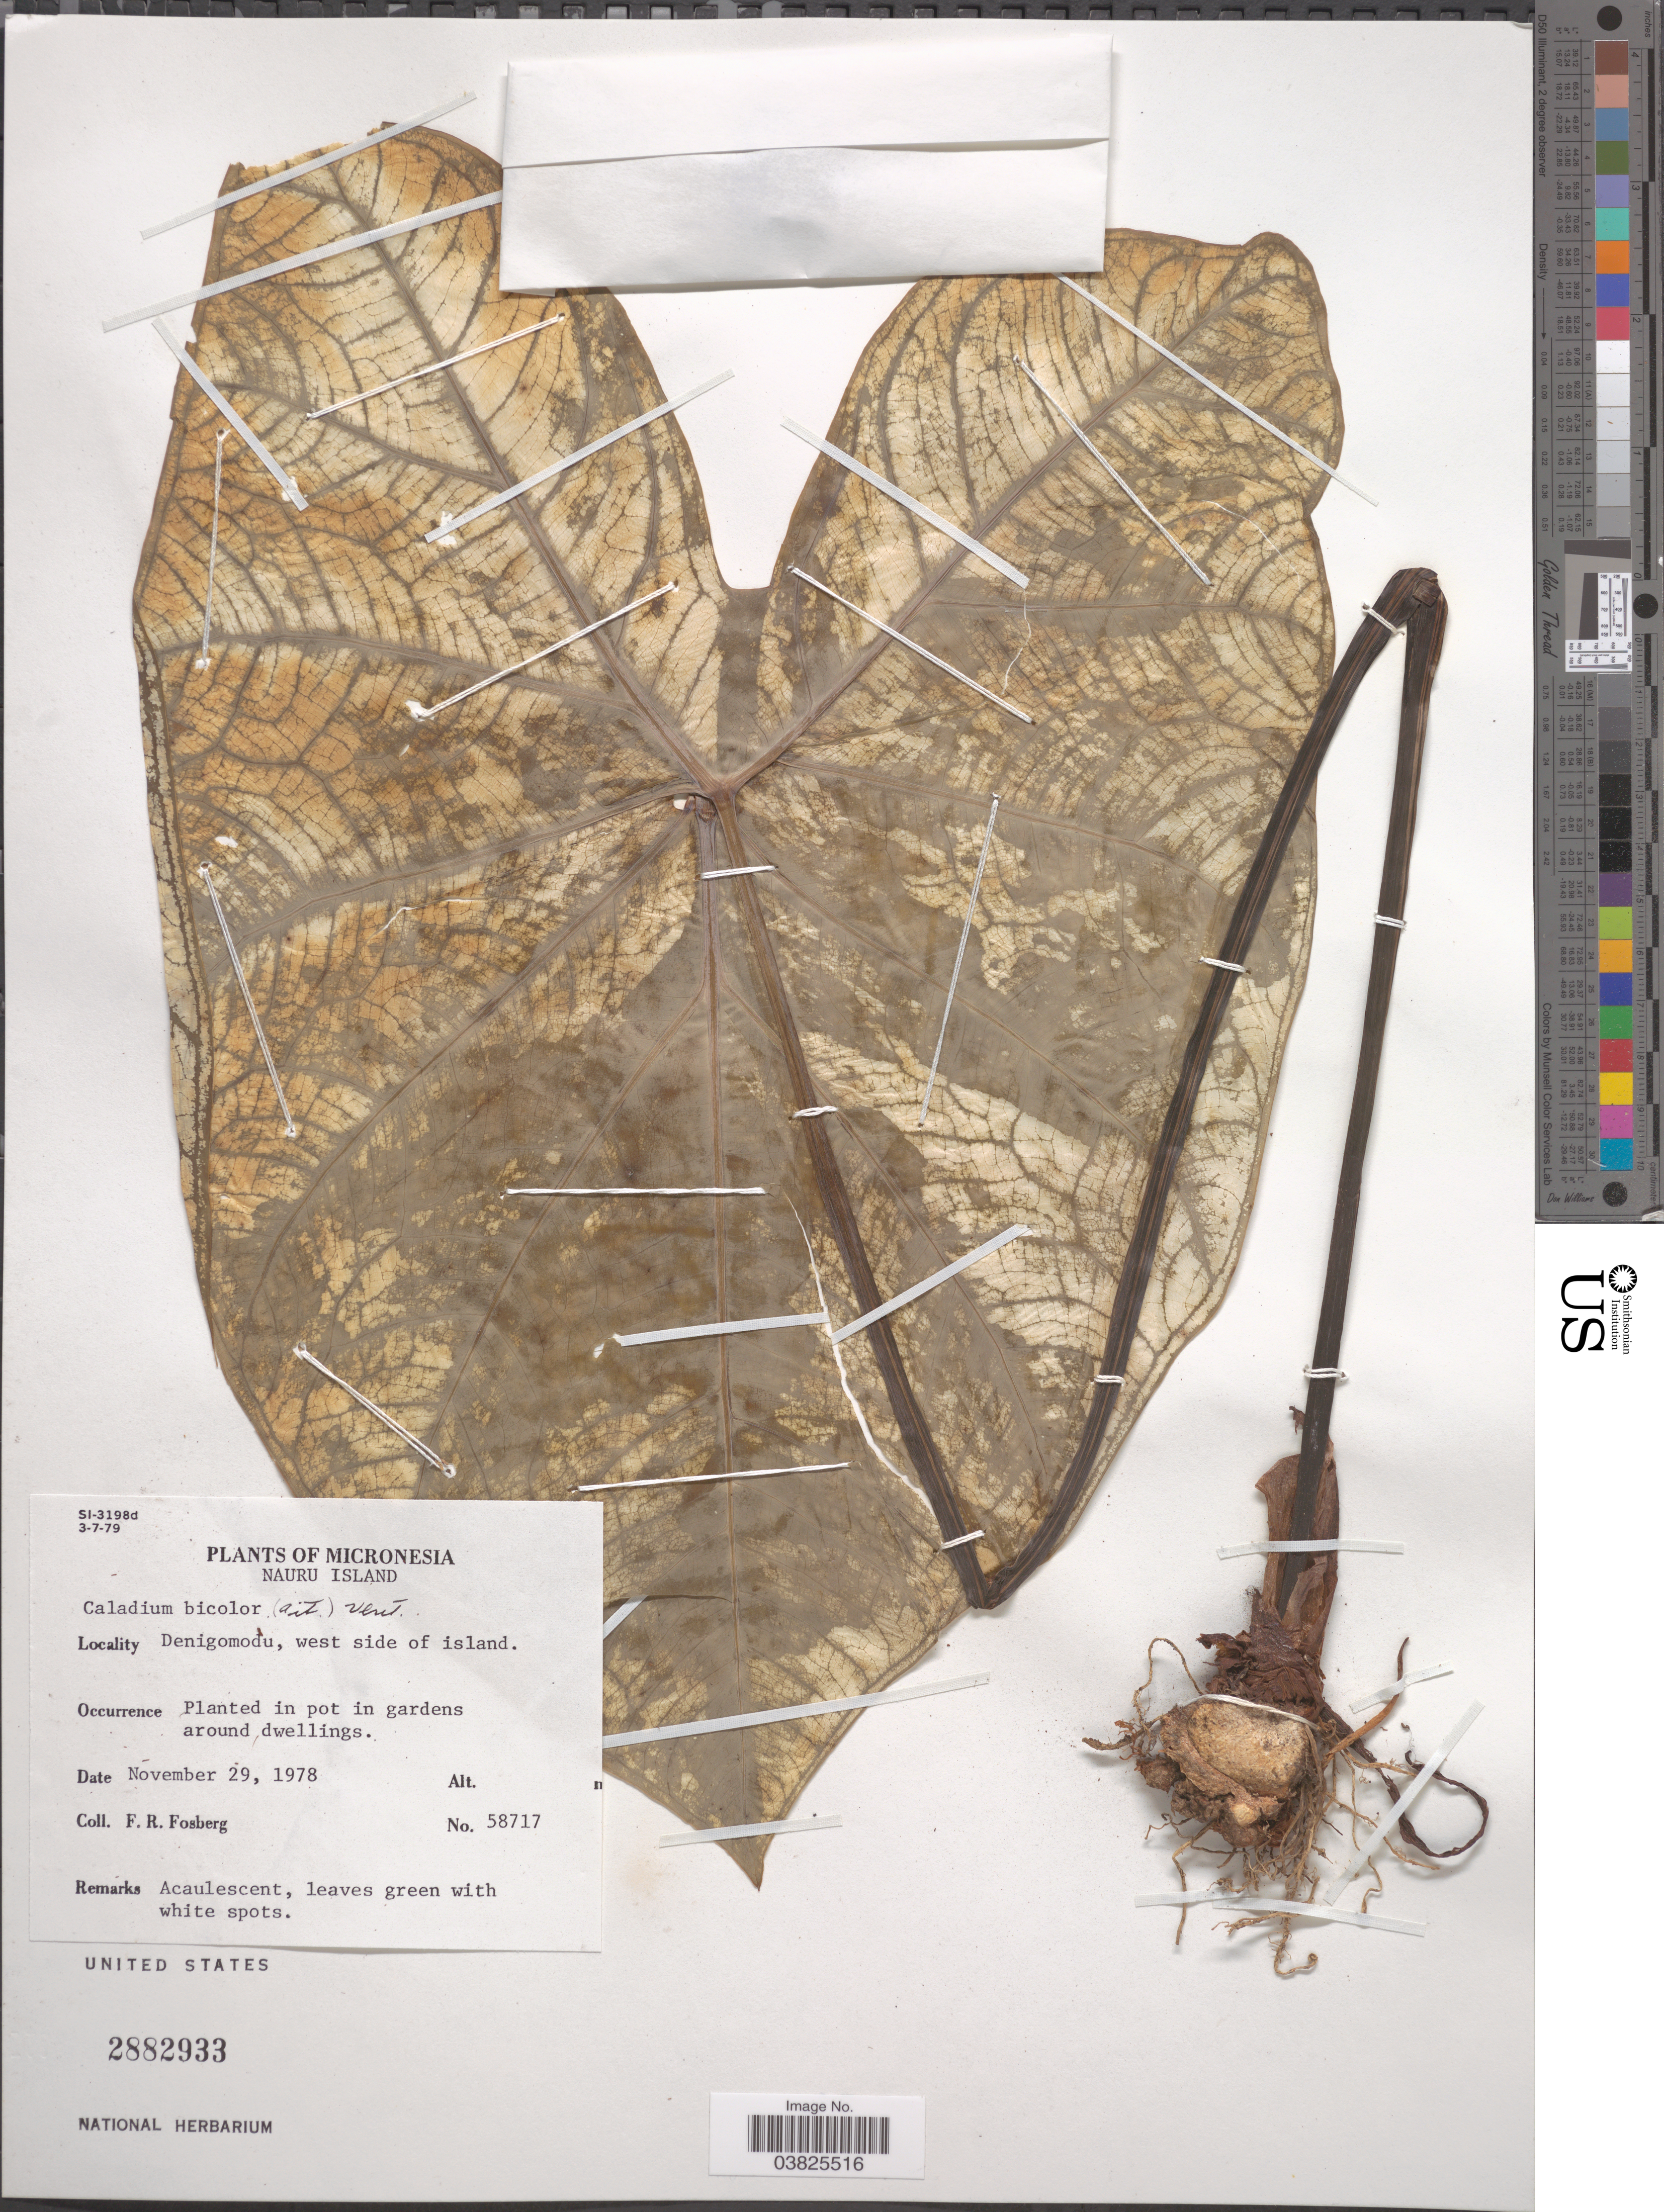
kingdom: Plantae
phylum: Tracheophyta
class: Liliopsida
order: Alismatales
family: Araceae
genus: Caladium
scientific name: Caladium bicolor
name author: (Aiton) Vent.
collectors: F. R. Fosberg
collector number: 58717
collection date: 1978-11-29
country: Micronesia, Federated States of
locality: Nauru Island. Denigomodu, west side of island. In pot in gardens around dwellings.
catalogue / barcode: US 2882933